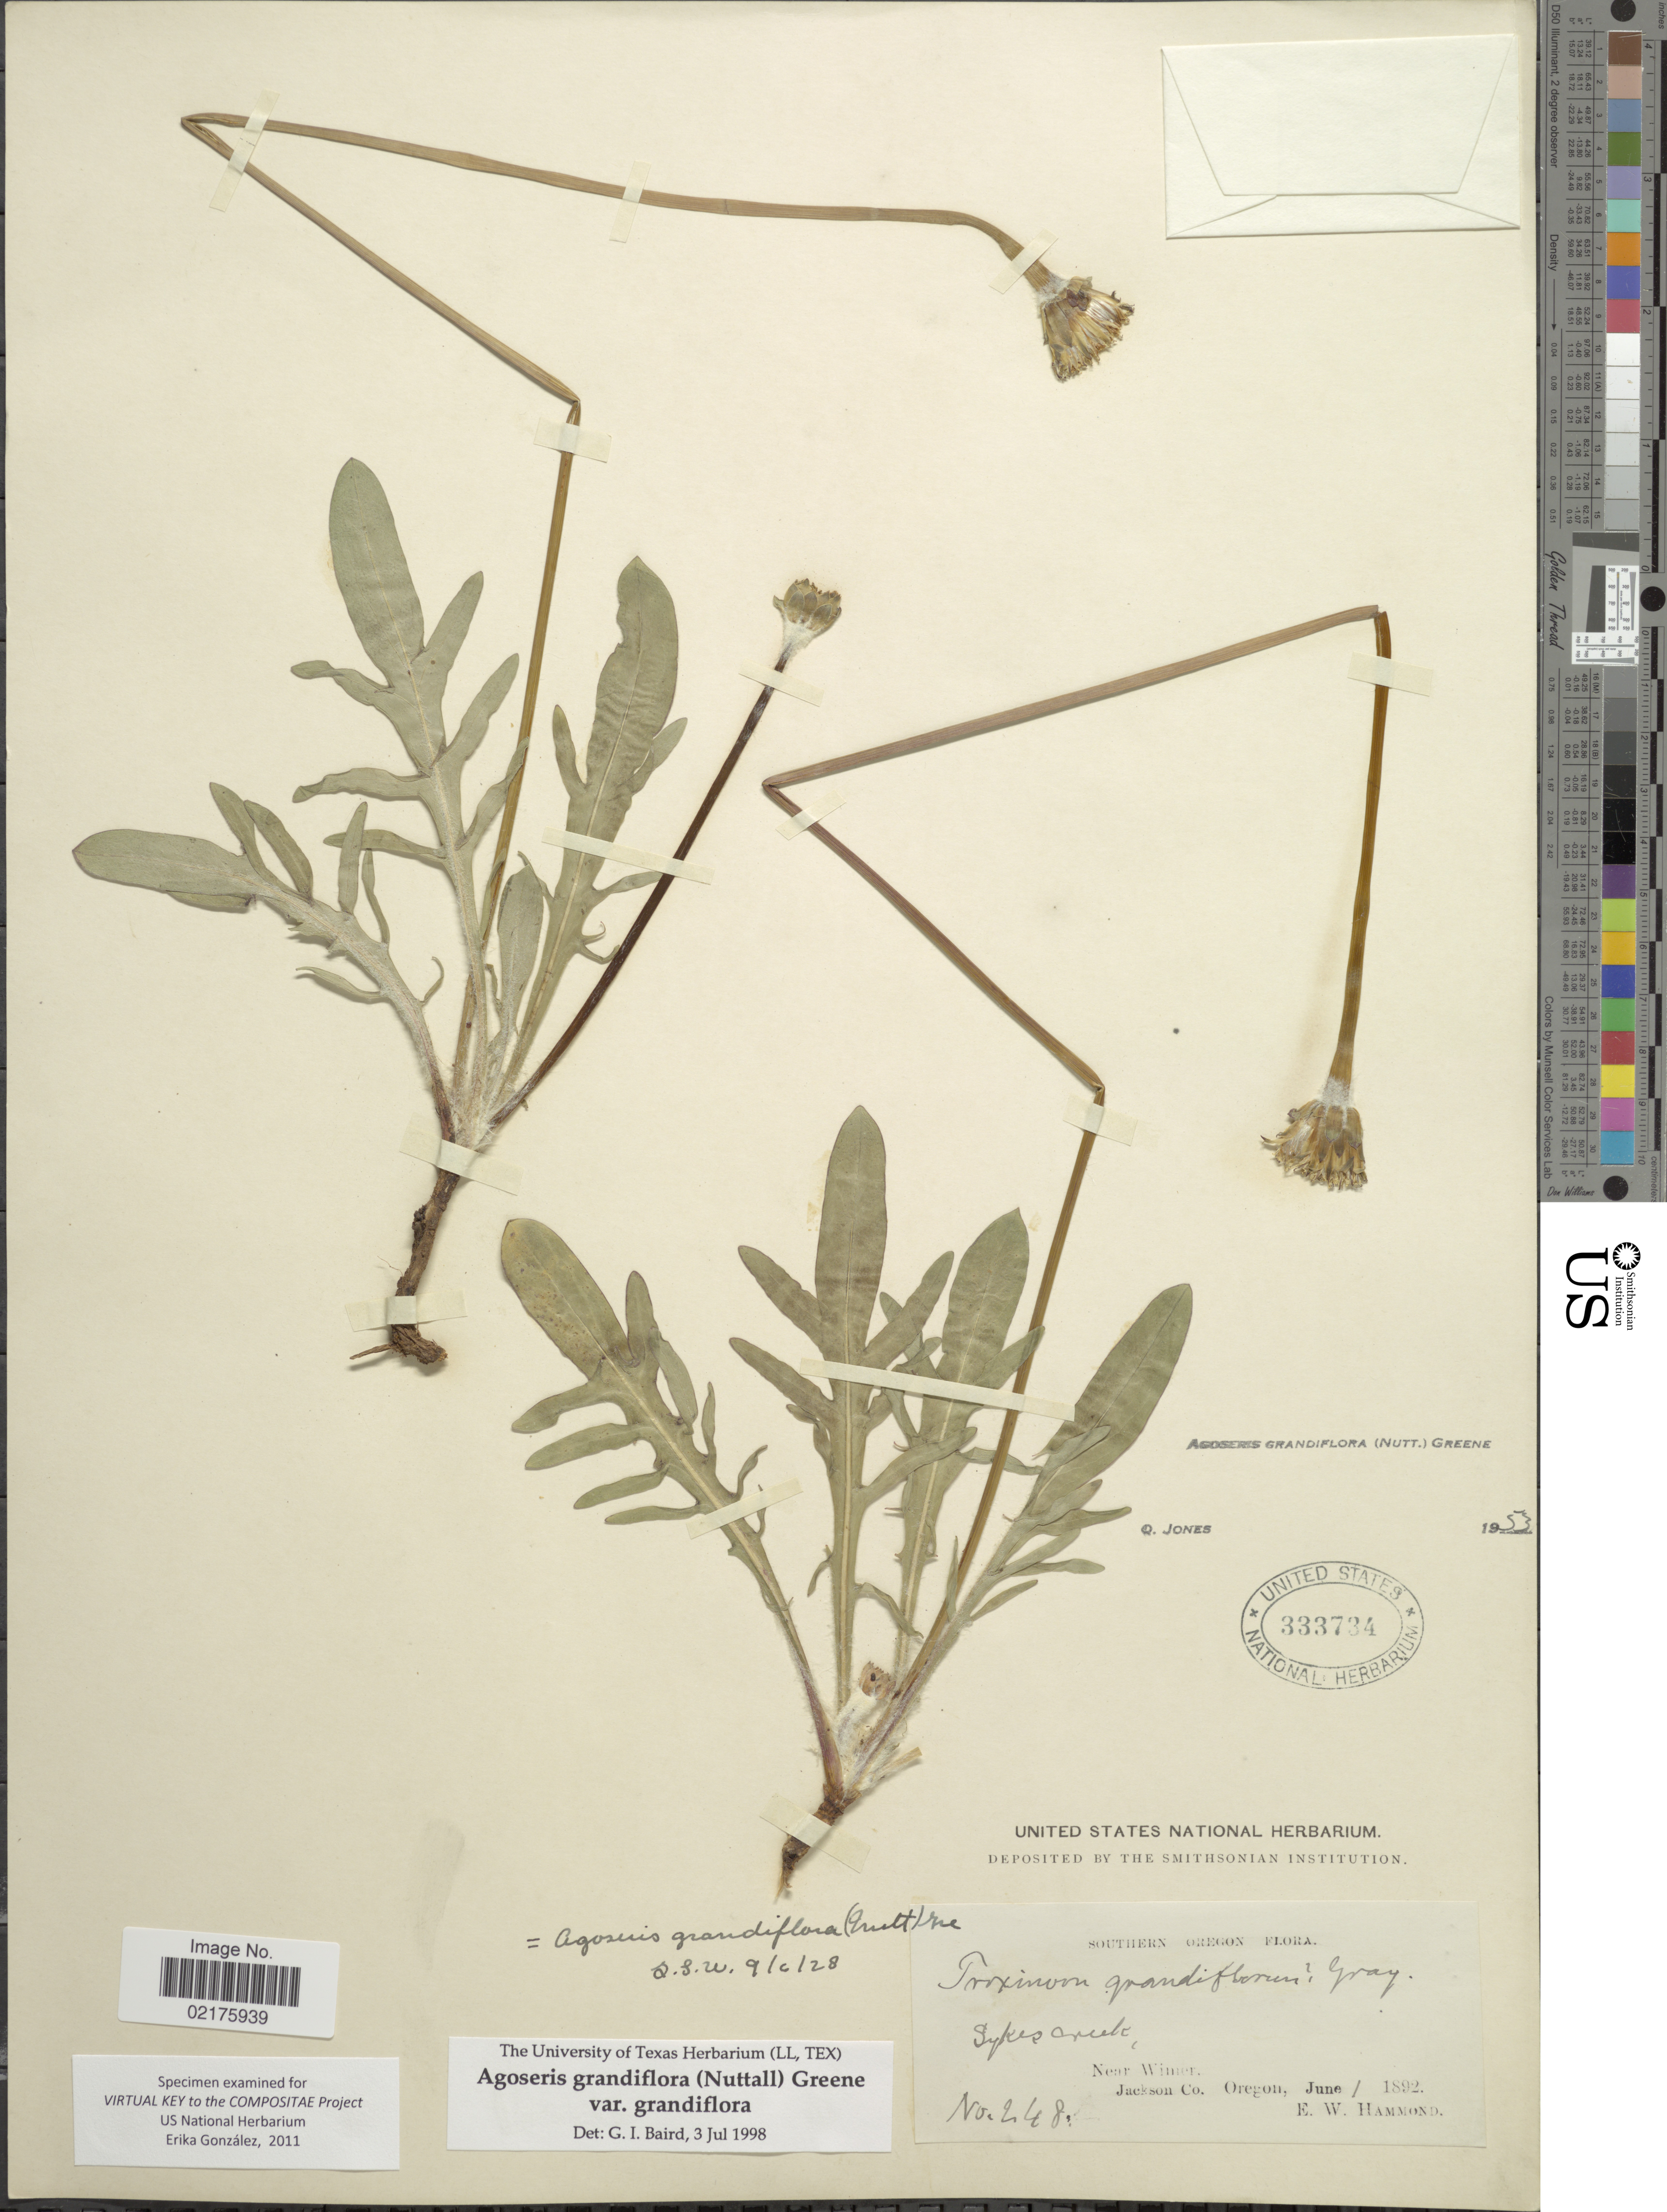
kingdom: Plantae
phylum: Tracheophyta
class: Magnoliopsida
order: Asterales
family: Asteraceae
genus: Agoseris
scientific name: Agoseris grandiflora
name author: (Nutt.) Greene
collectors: E. Hammond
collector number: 248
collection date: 1892-06-01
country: United States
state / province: Oregon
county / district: Jackson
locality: Southern Oregon, Sykes Creek, Near Wimer, Jackson Co.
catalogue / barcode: US 333734